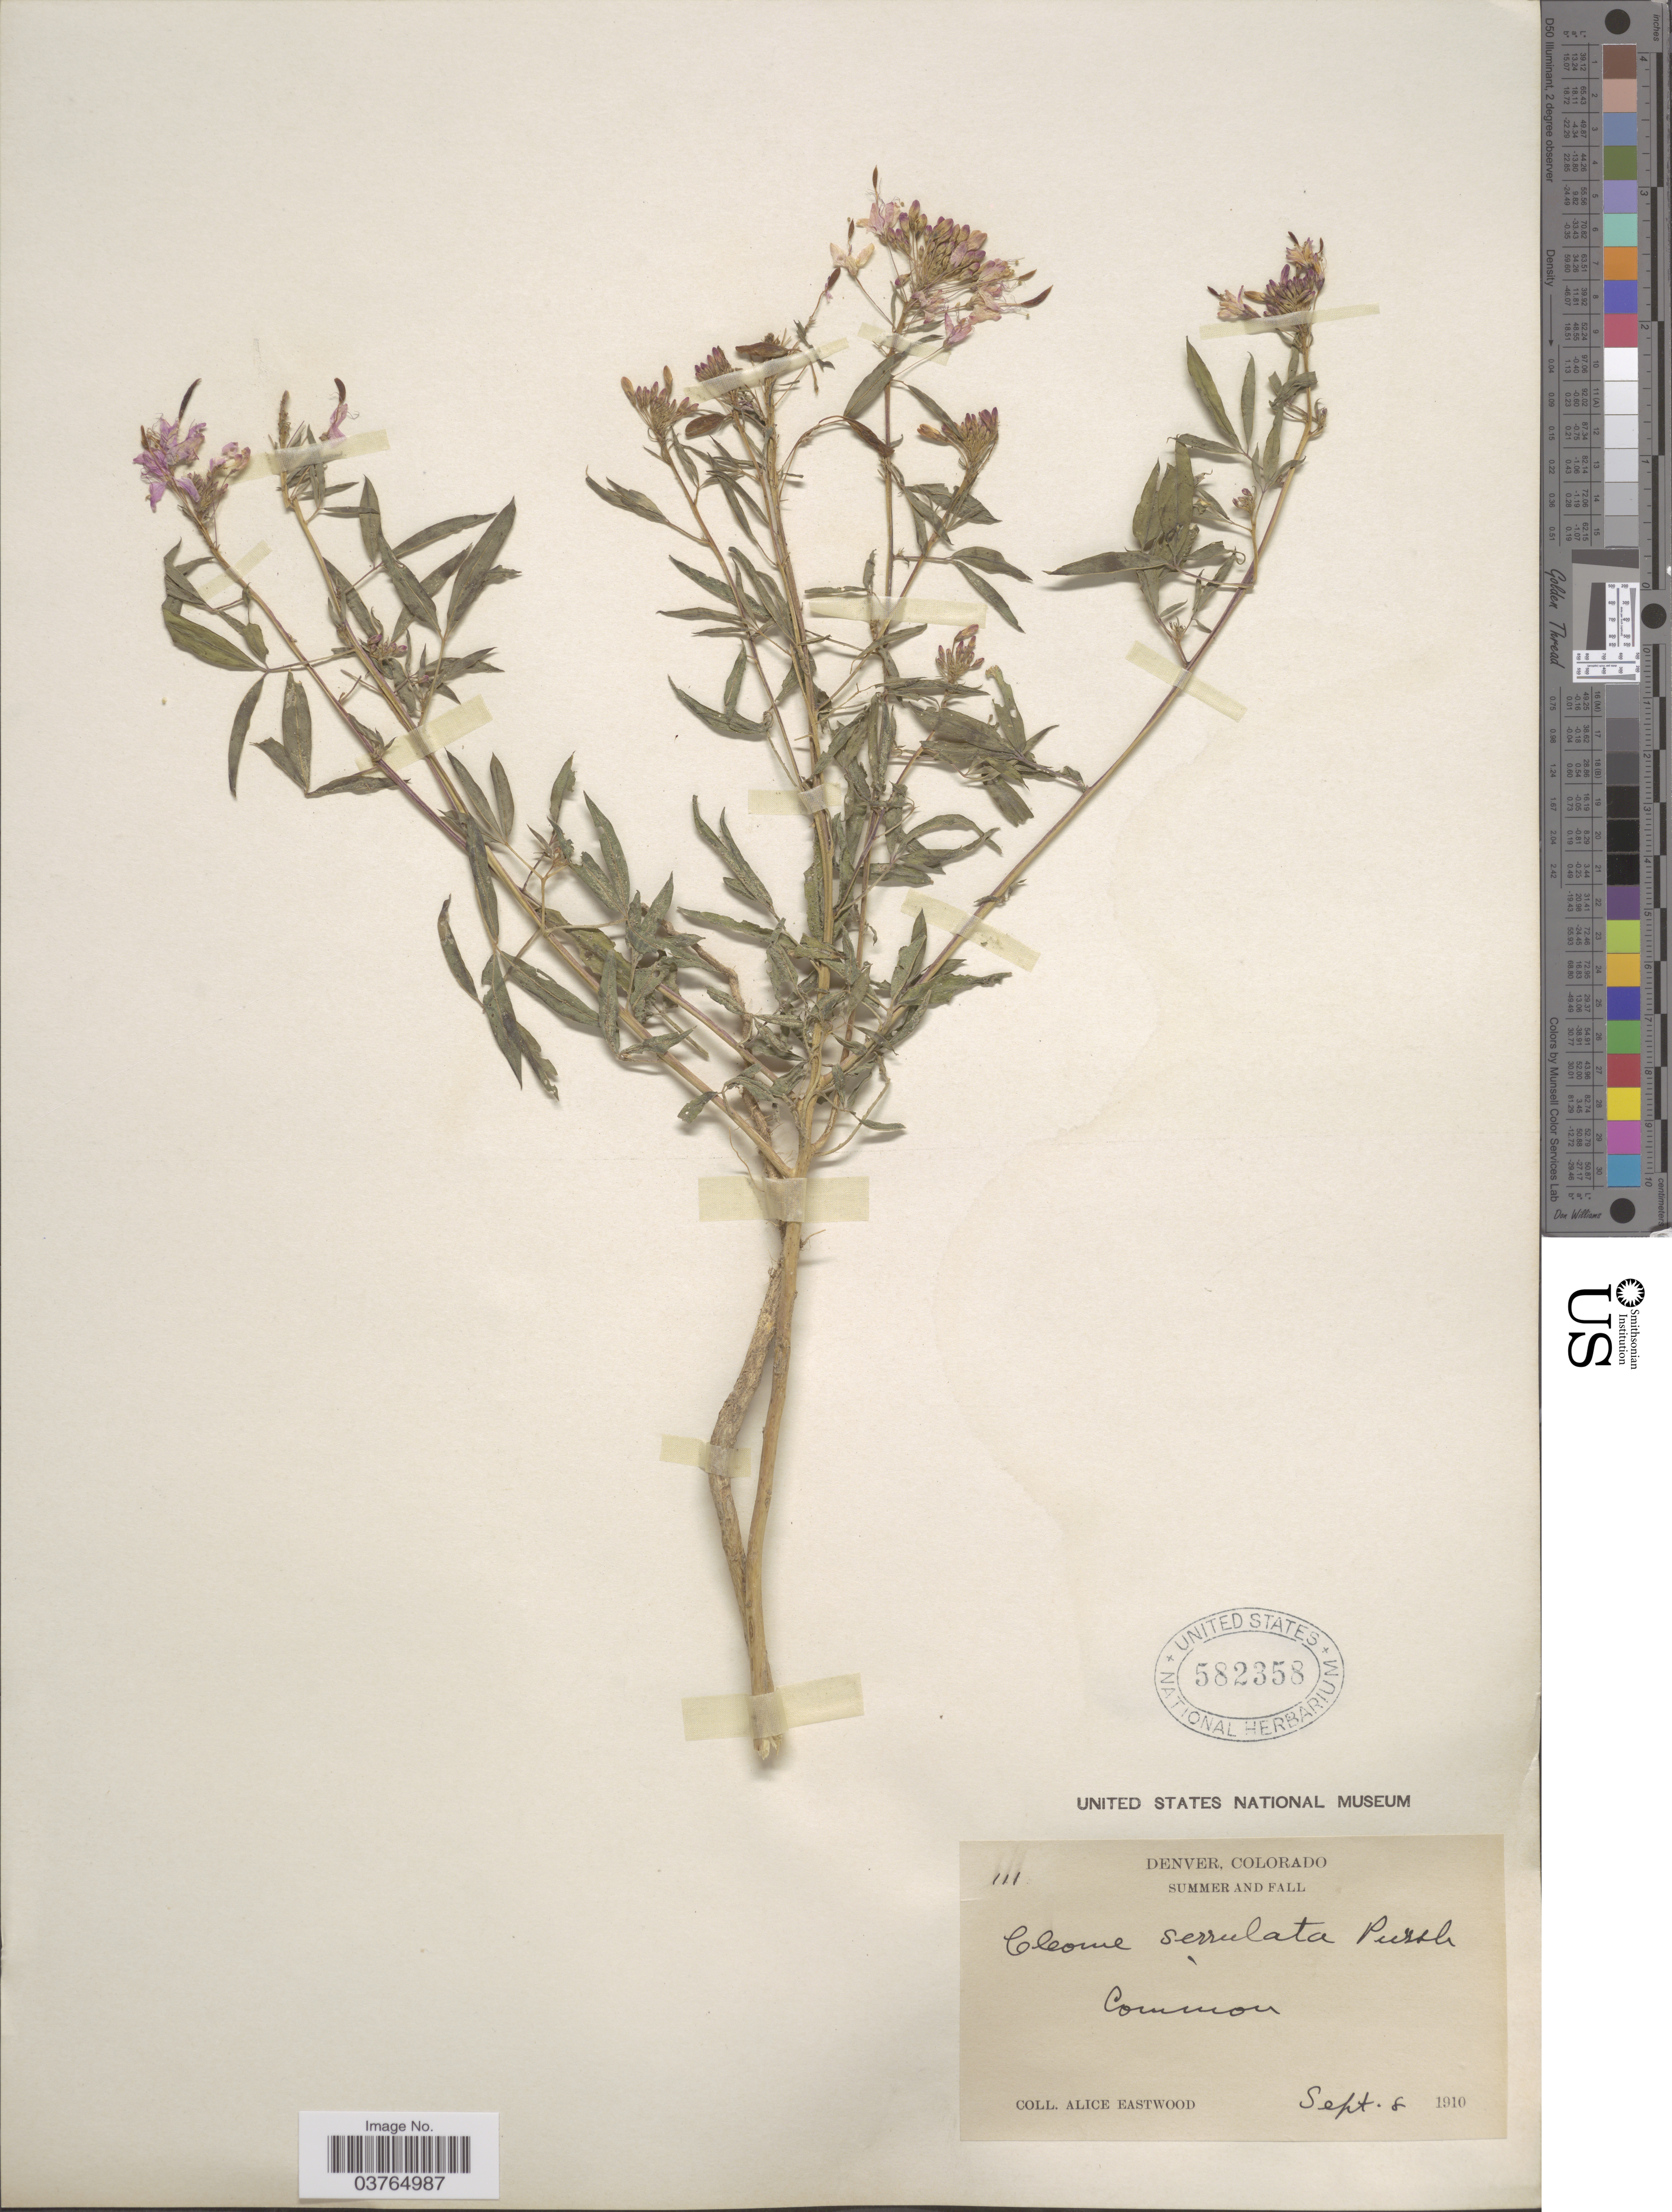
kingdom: Plantae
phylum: Tracheophyta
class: Magnoliopsida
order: Brassicales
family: Cleomaceae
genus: Cleomella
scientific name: Cleomella serrulata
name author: (Pursh) Roalson & J.C. Hall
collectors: A. Eastwood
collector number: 111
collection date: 1910-09-08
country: United States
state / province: Colorado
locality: Denver. Summer and Fall. [unsure placement]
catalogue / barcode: US 582358